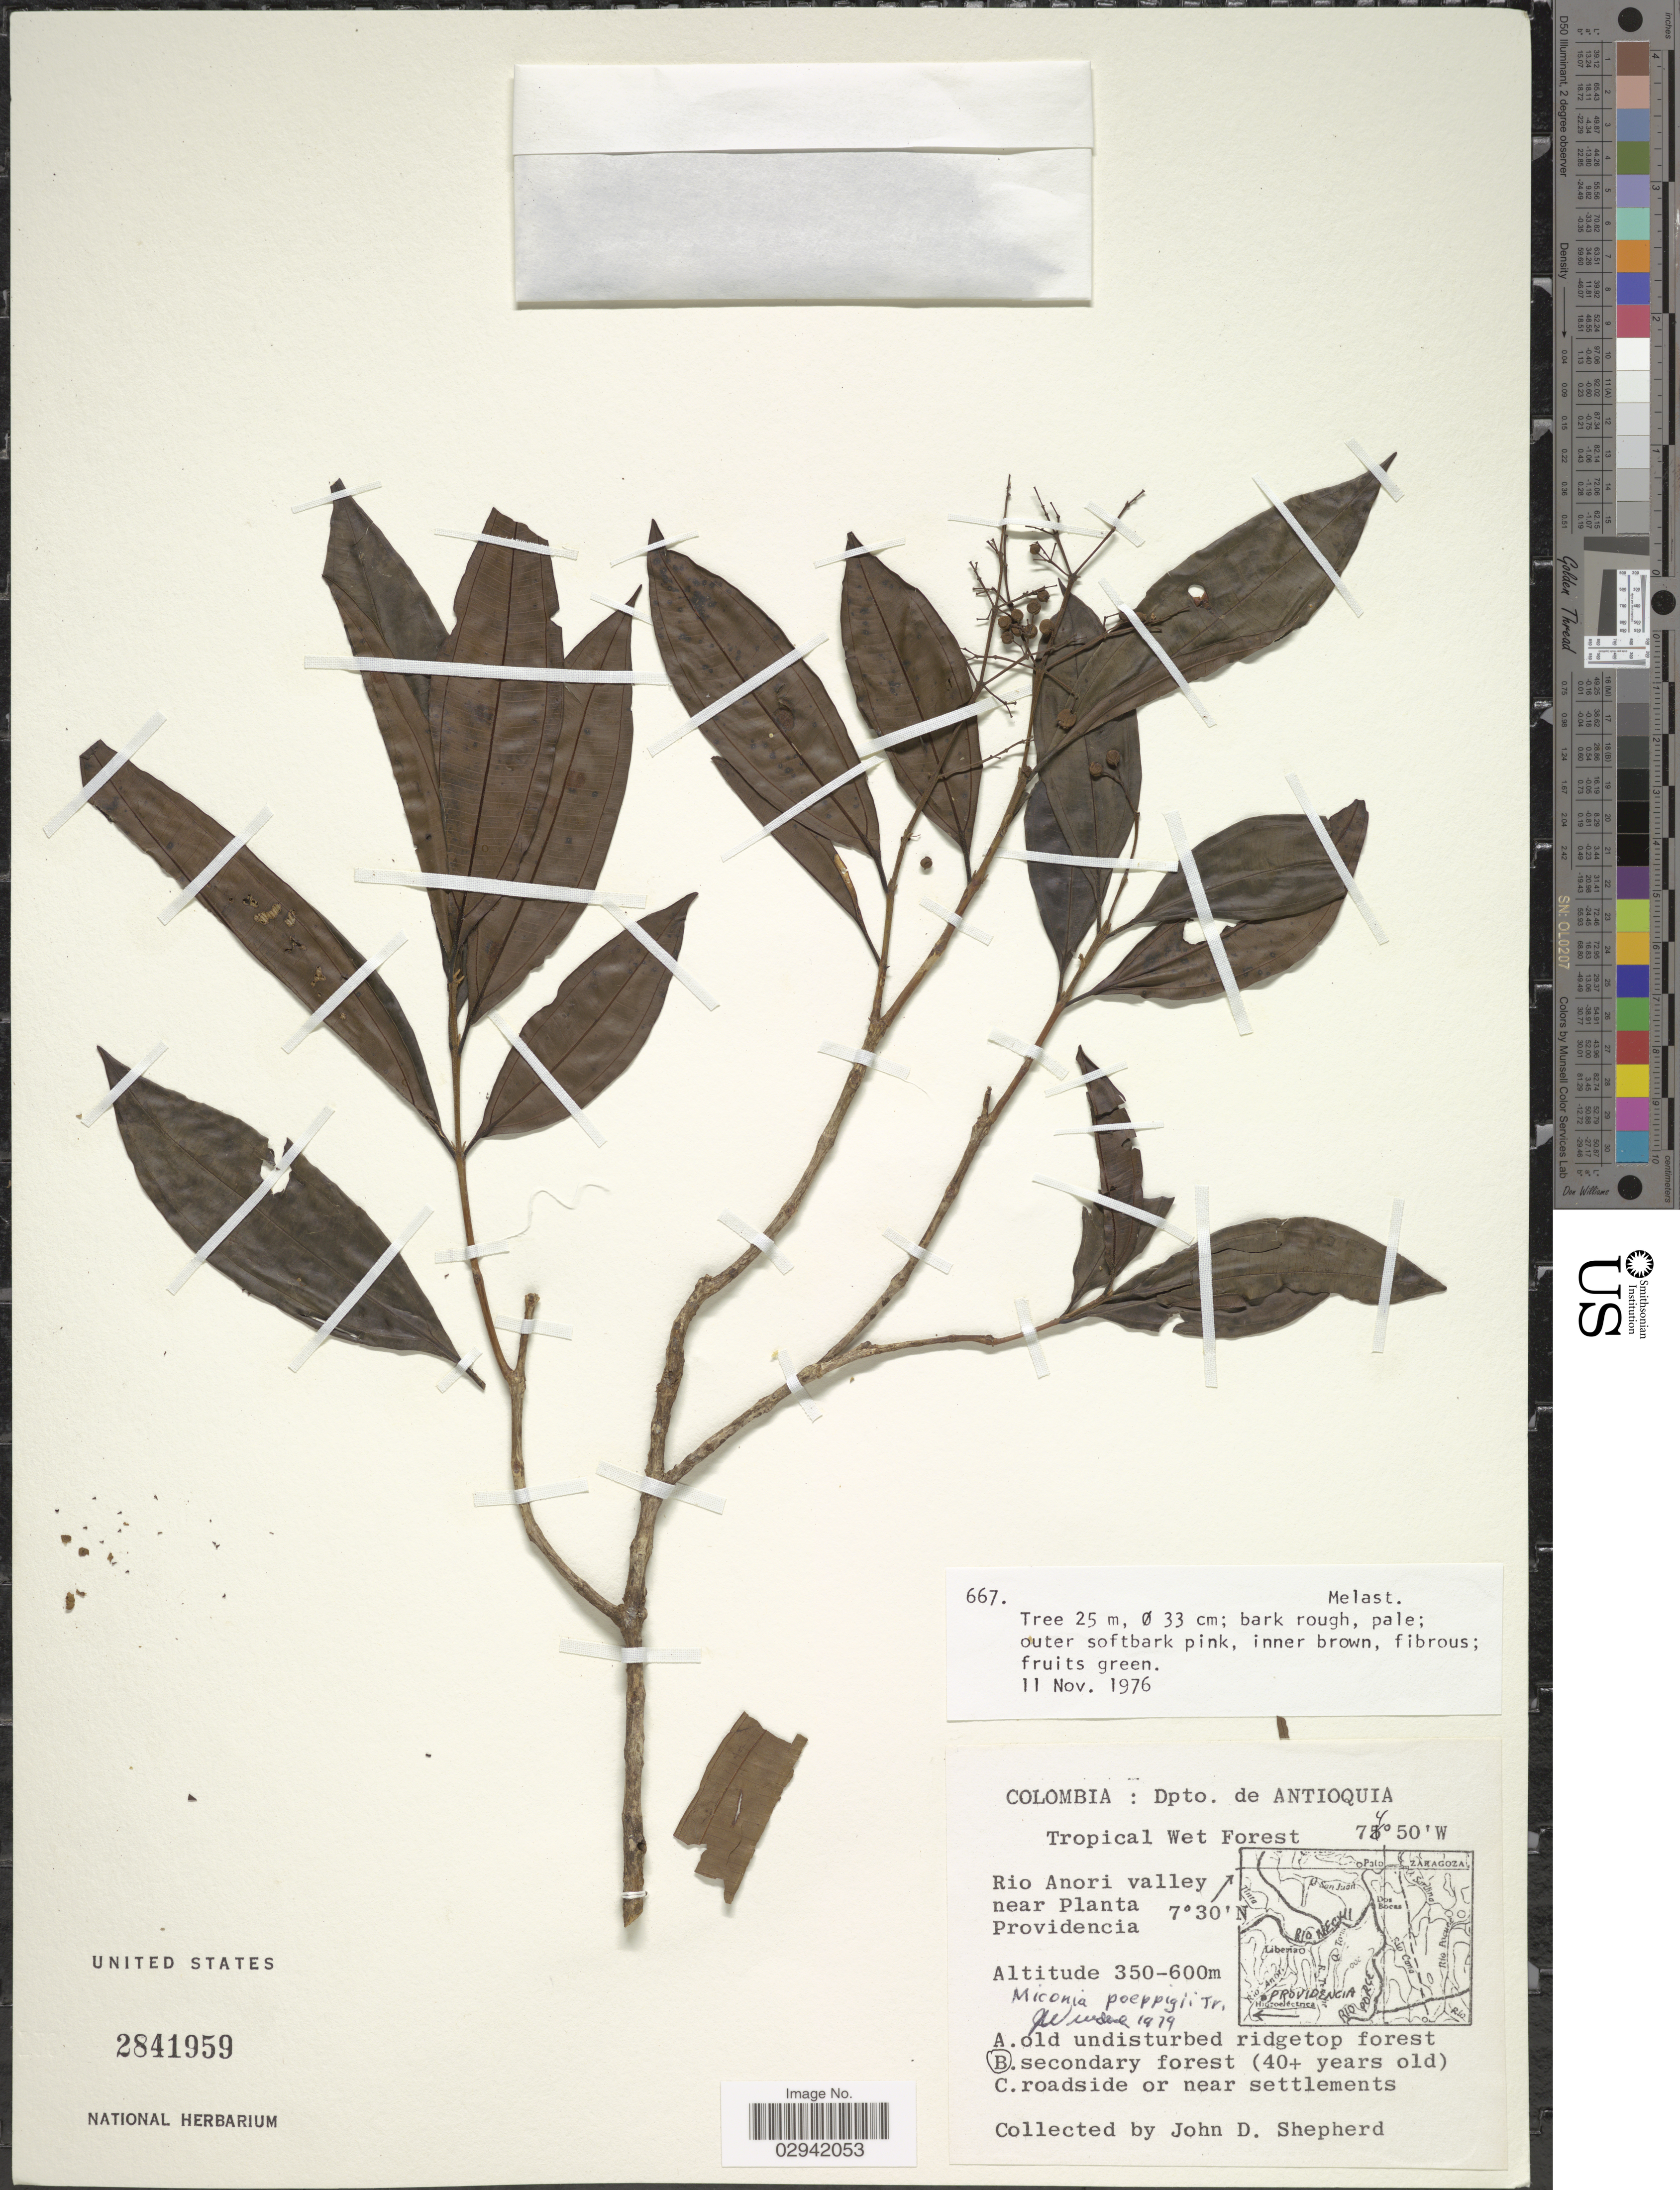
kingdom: Plantae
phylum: Tracheophyta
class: Magnoliopsida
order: Myrtales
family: Melastomataceae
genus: Miconia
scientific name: Miconia poeppigii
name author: Triana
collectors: J. D. Shepherd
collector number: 667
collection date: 1976-11-11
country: Colombia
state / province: Antioquia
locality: Dpto. de Antioquia. Rio Anori valley near Planta Providencia.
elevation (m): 350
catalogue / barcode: US 2841959